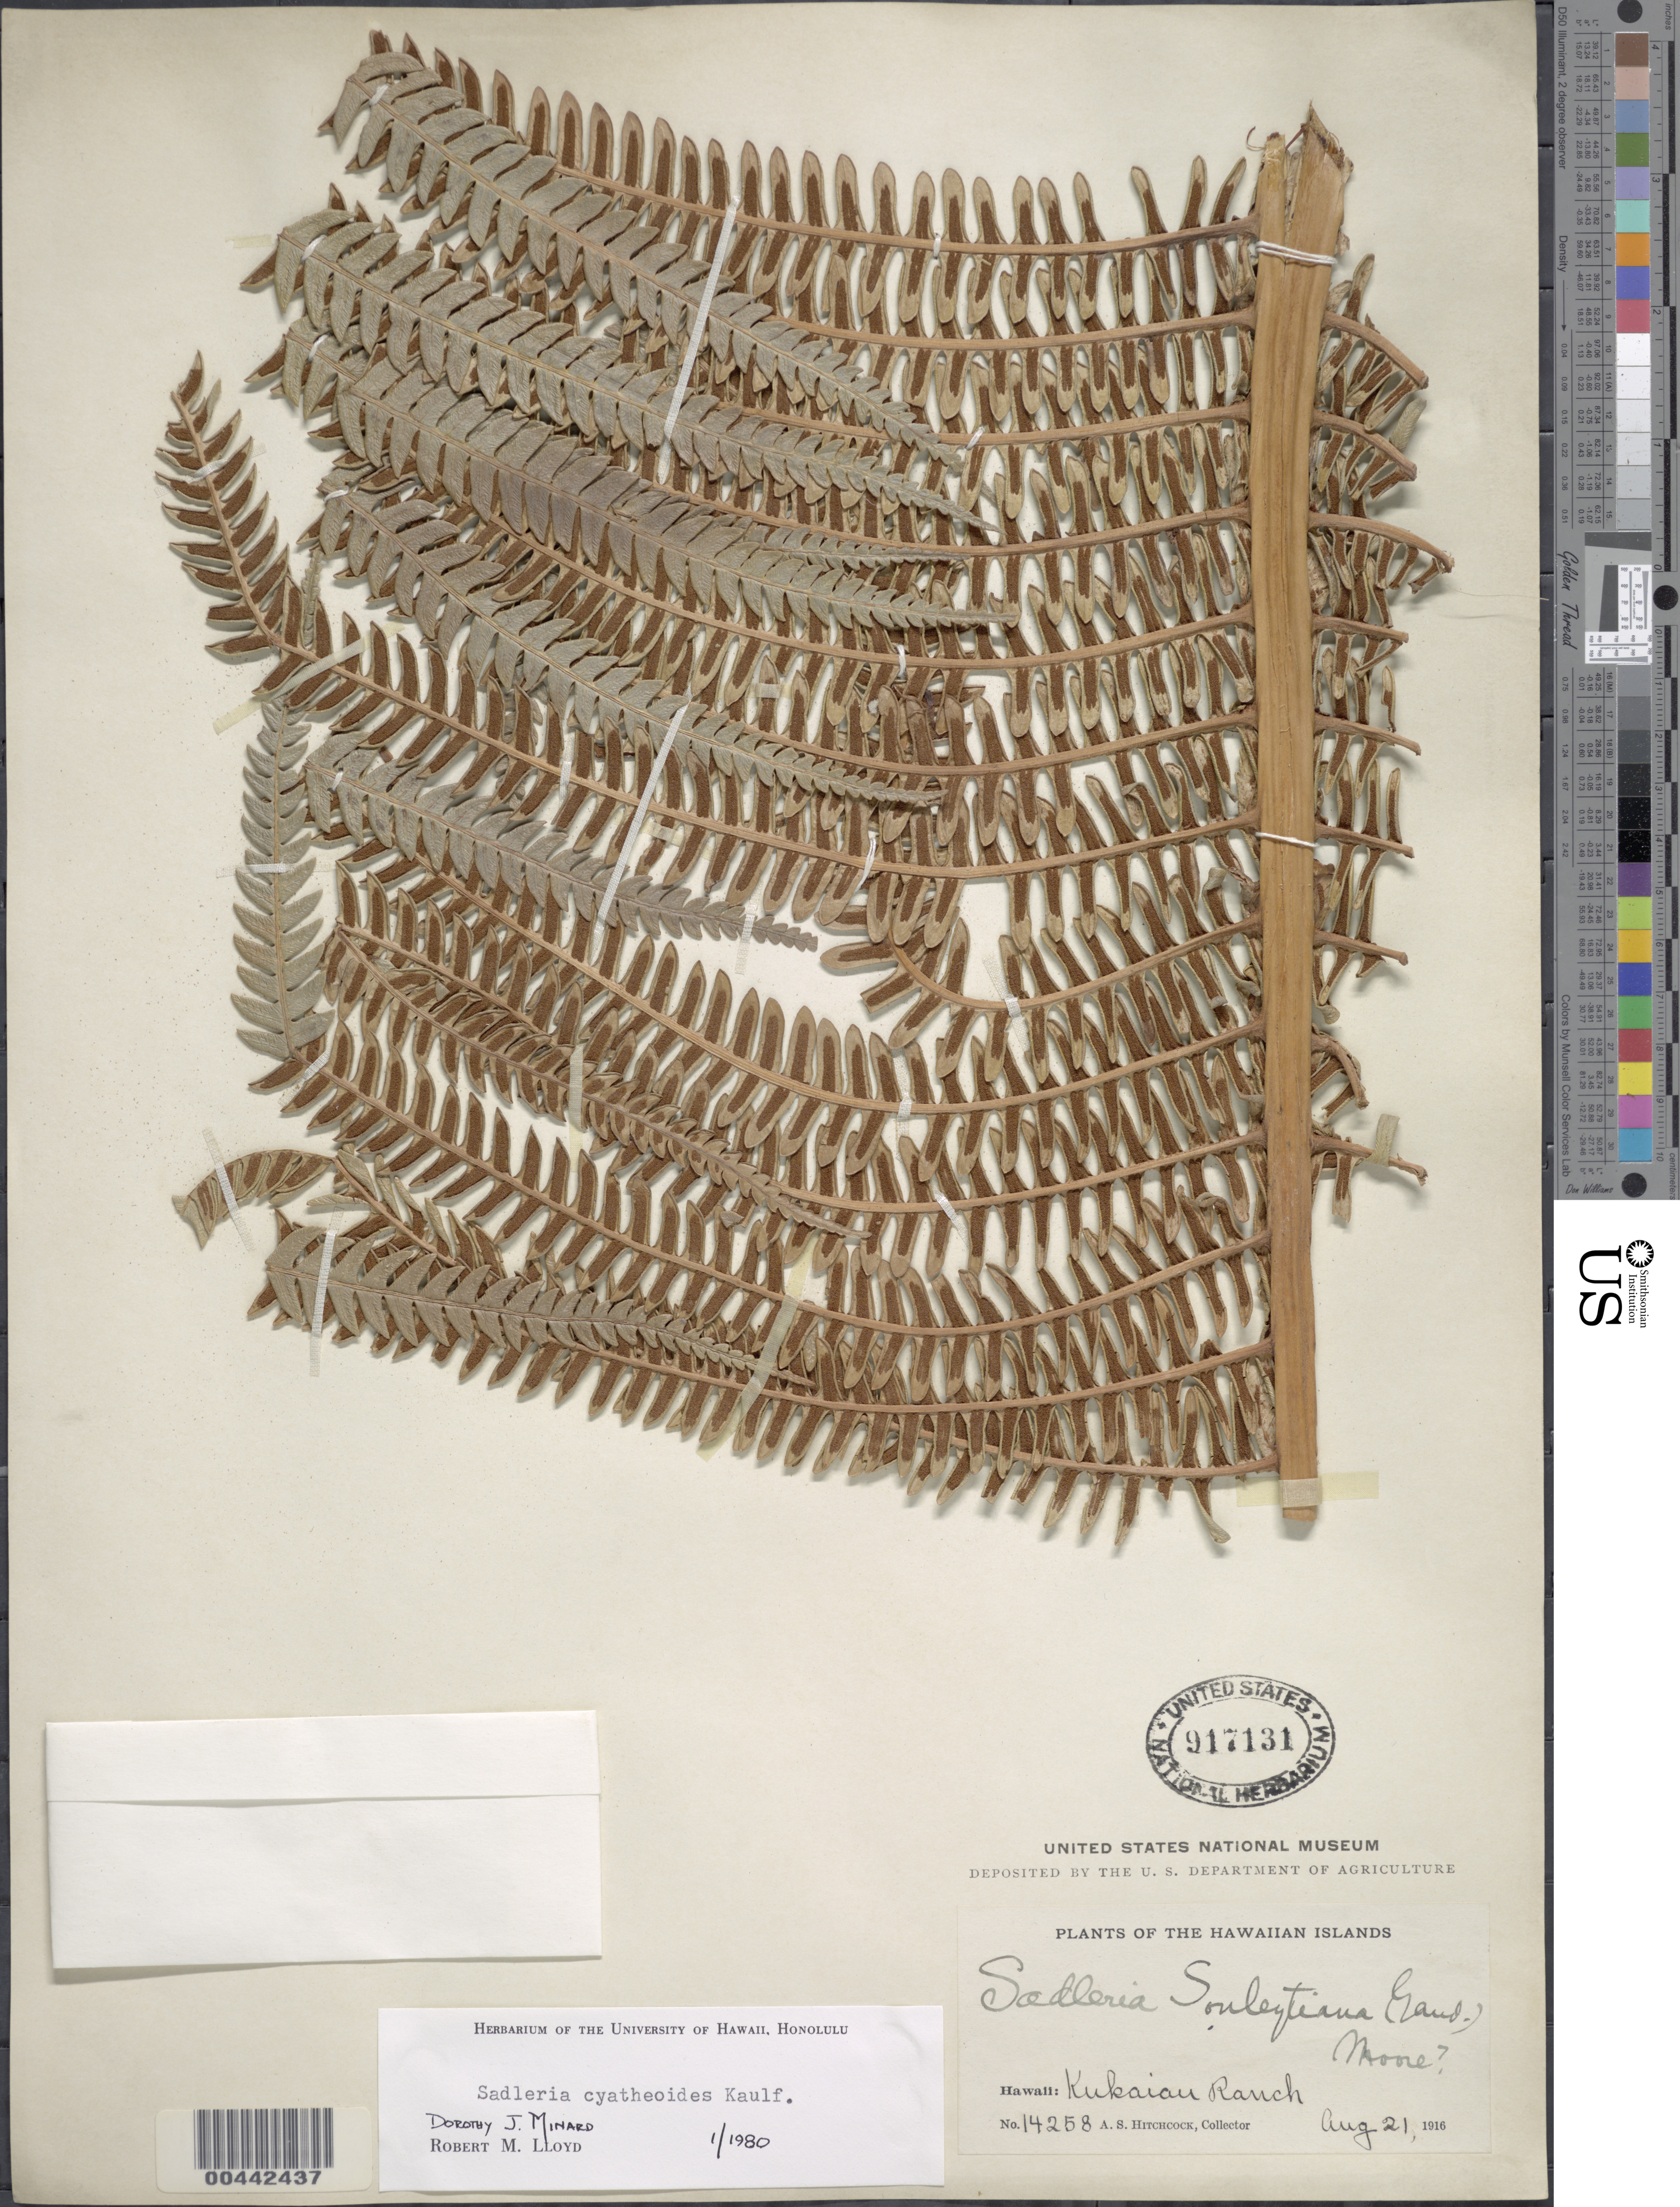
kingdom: Plantae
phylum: Tracheophyta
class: Polypodiopsida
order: Polypodiales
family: Blechnaceae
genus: Sadleria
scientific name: Sadleria cyatheoides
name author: Kaulf.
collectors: A. S. Hitchcock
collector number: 14258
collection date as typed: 21 Aug 1916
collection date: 1916-08-21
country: United States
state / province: Hawaii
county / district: Hawaii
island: Hawaii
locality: Kukaiau Ranch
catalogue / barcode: US 917131